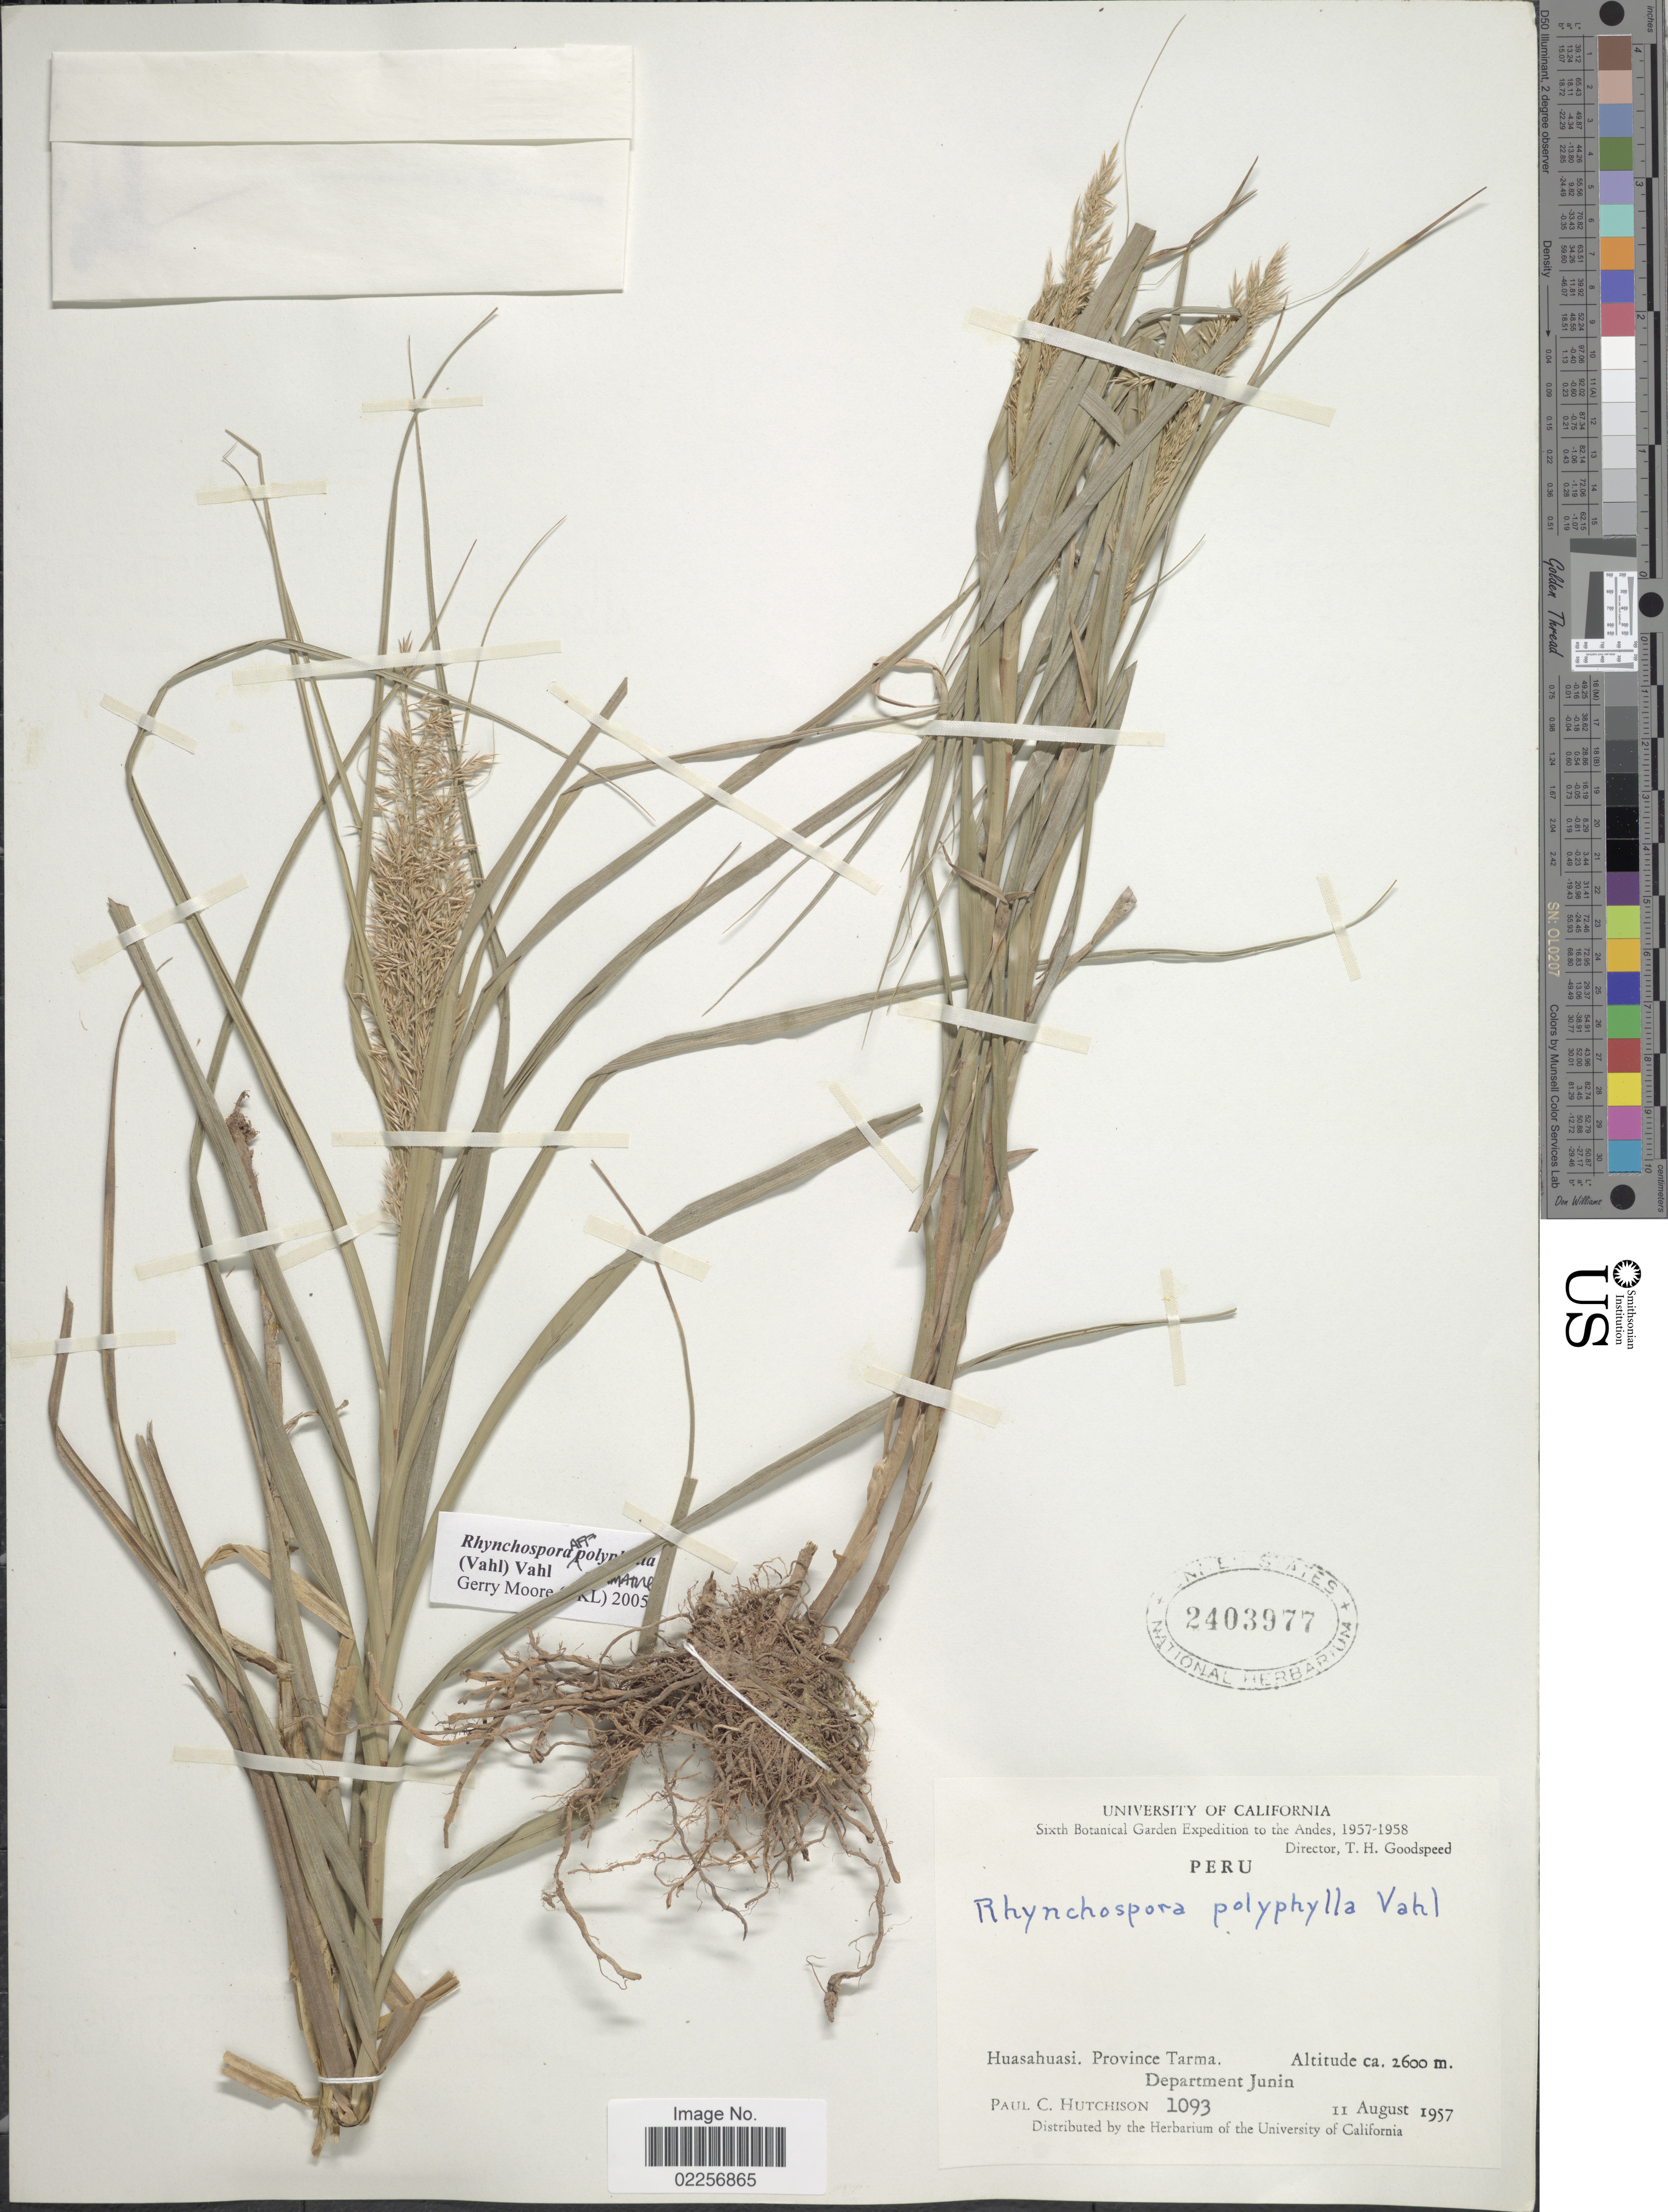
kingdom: Plantae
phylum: Tracheophyta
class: Liliopsida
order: Poales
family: Cyperaceae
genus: Rhynchospora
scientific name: Rhynchospora polyphylla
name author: (Vahl) Vahl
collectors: P. C. Hutchison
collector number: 1093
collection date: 1957-08-11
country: Peru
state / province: Junín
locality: Huasahuasi. Province Tarma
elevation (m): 2600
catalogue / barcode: US 2403977